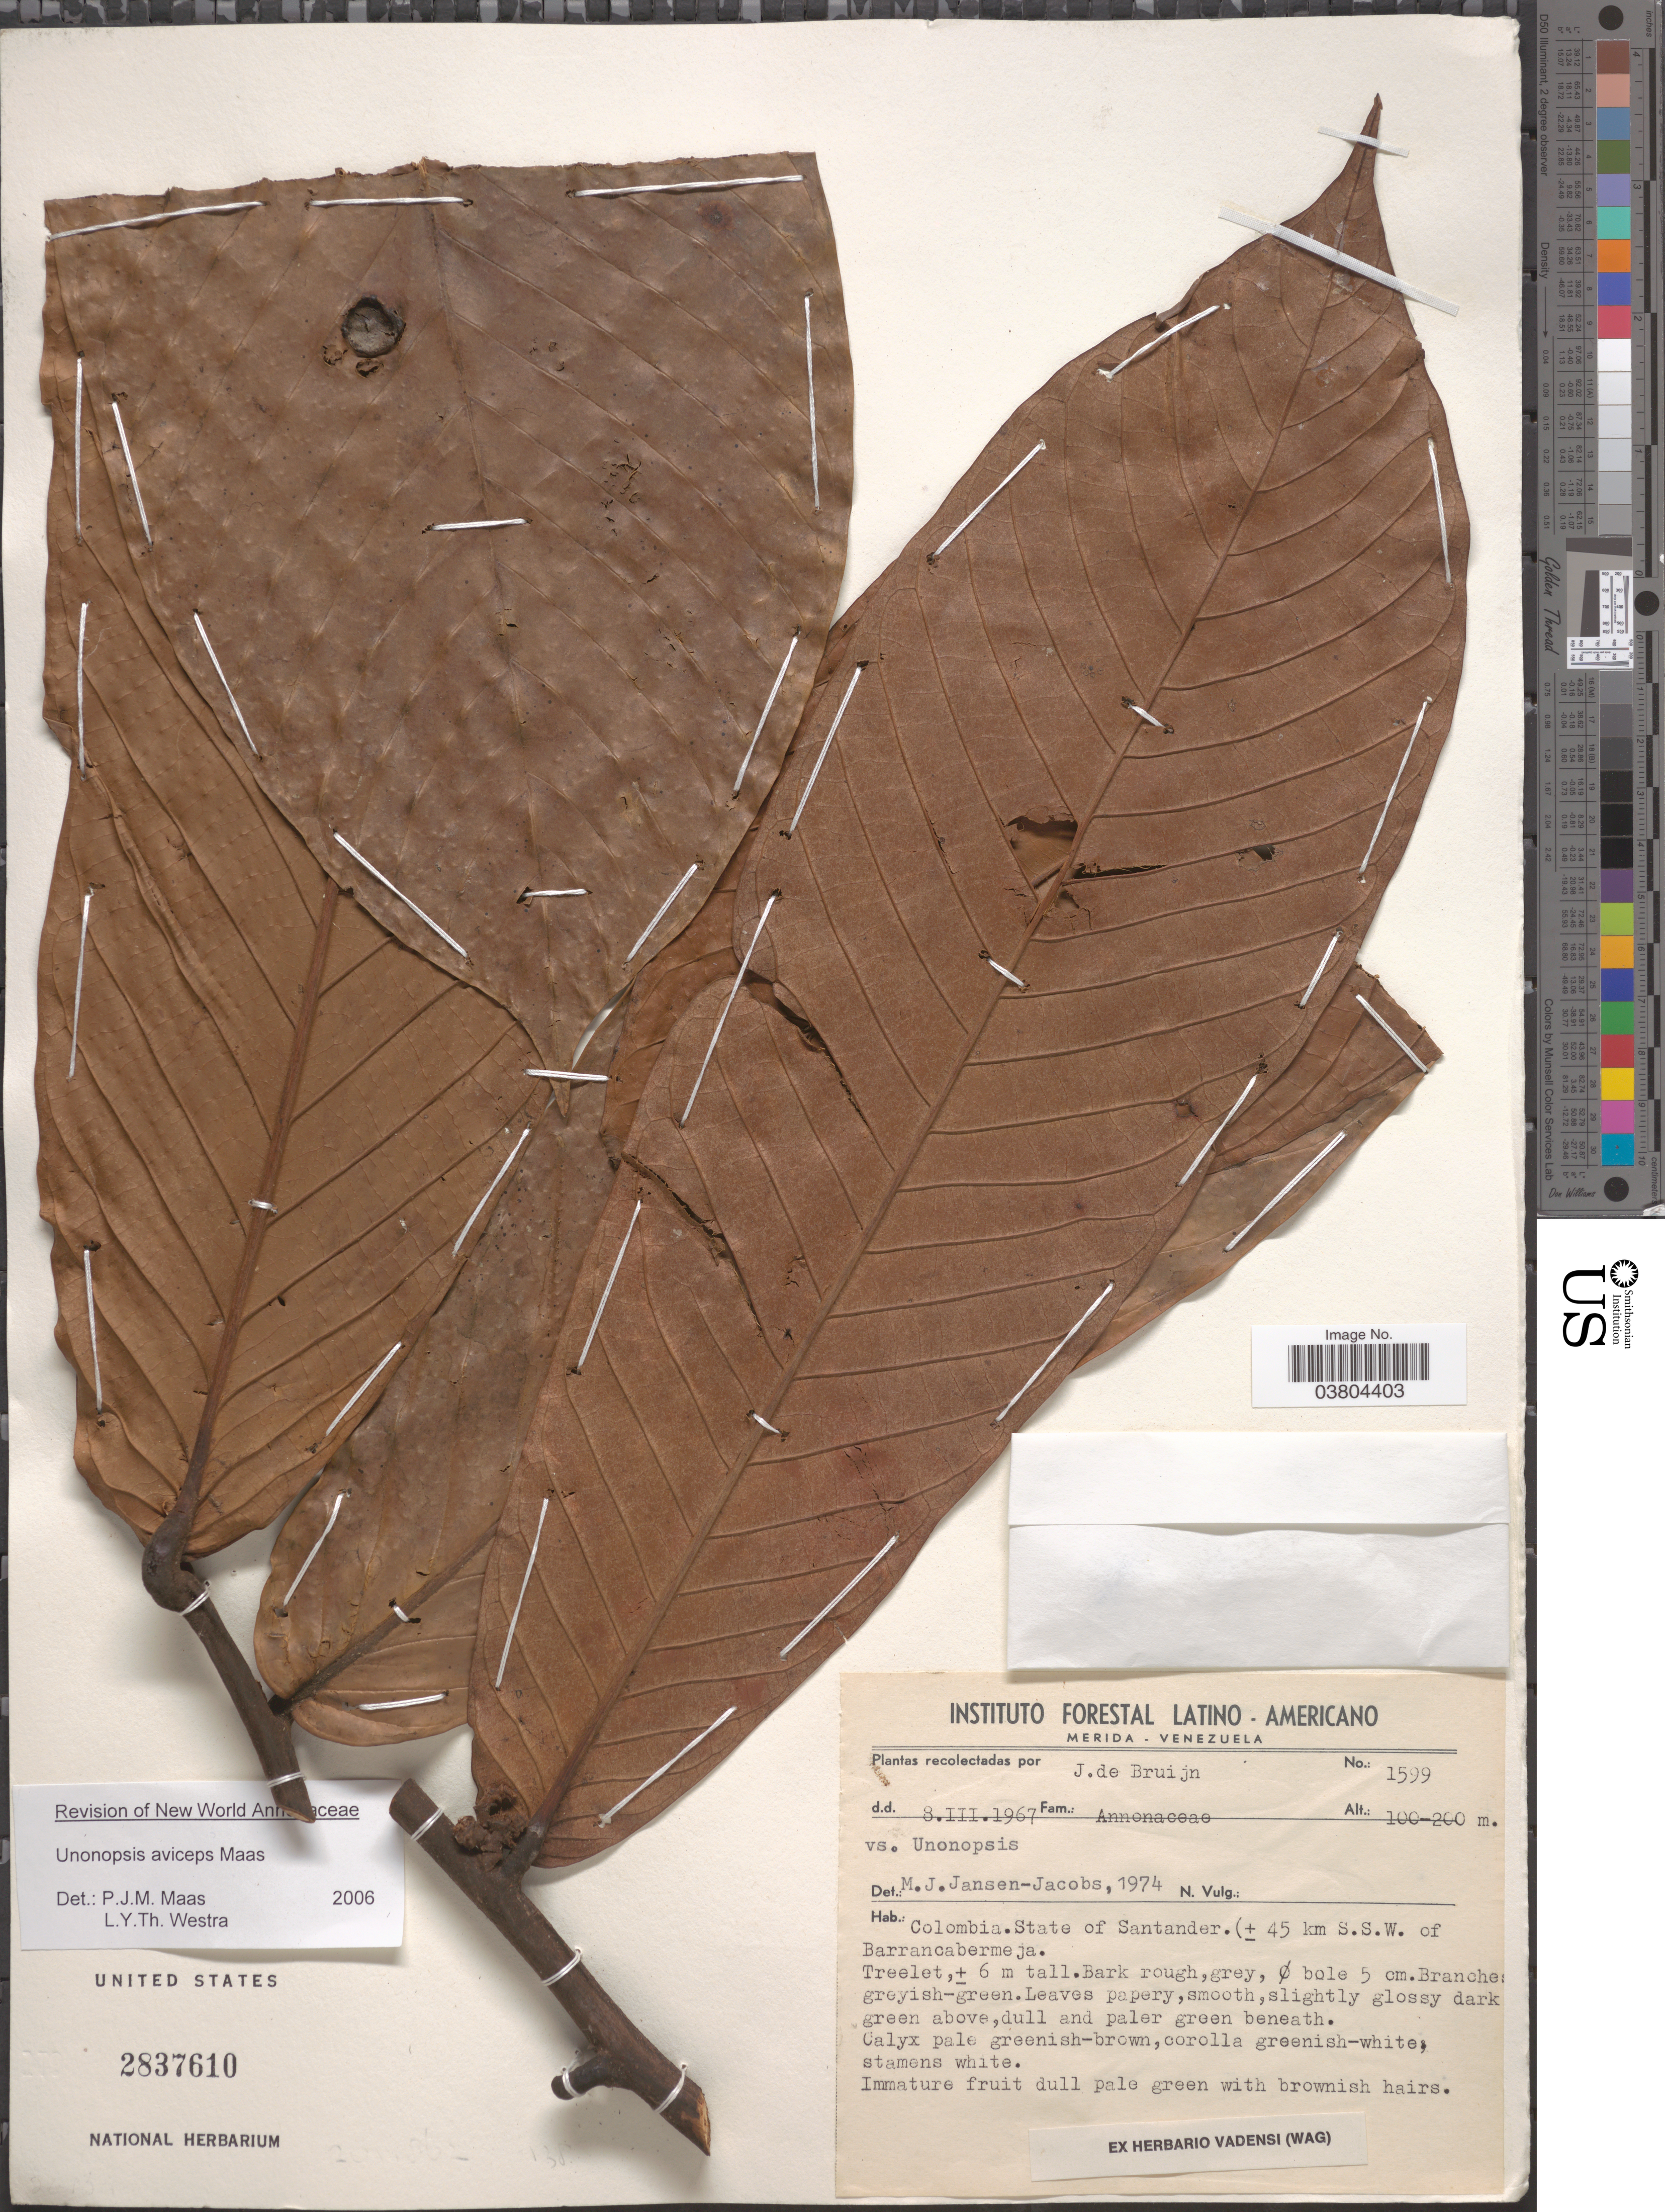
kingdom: Plantae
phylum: Tracheophyta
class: Magnoliopsida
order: Magnoliales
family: Annonaceae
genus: Unonopsis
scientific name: Unonopsis aviceps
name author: Maas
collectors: J. Bruijn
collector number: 1599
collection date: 1967-03-08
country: Colombia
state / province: Santander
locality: ± 45 km S.S.W. of Barrancabermeja.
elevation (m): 100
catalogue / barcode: US 2837610